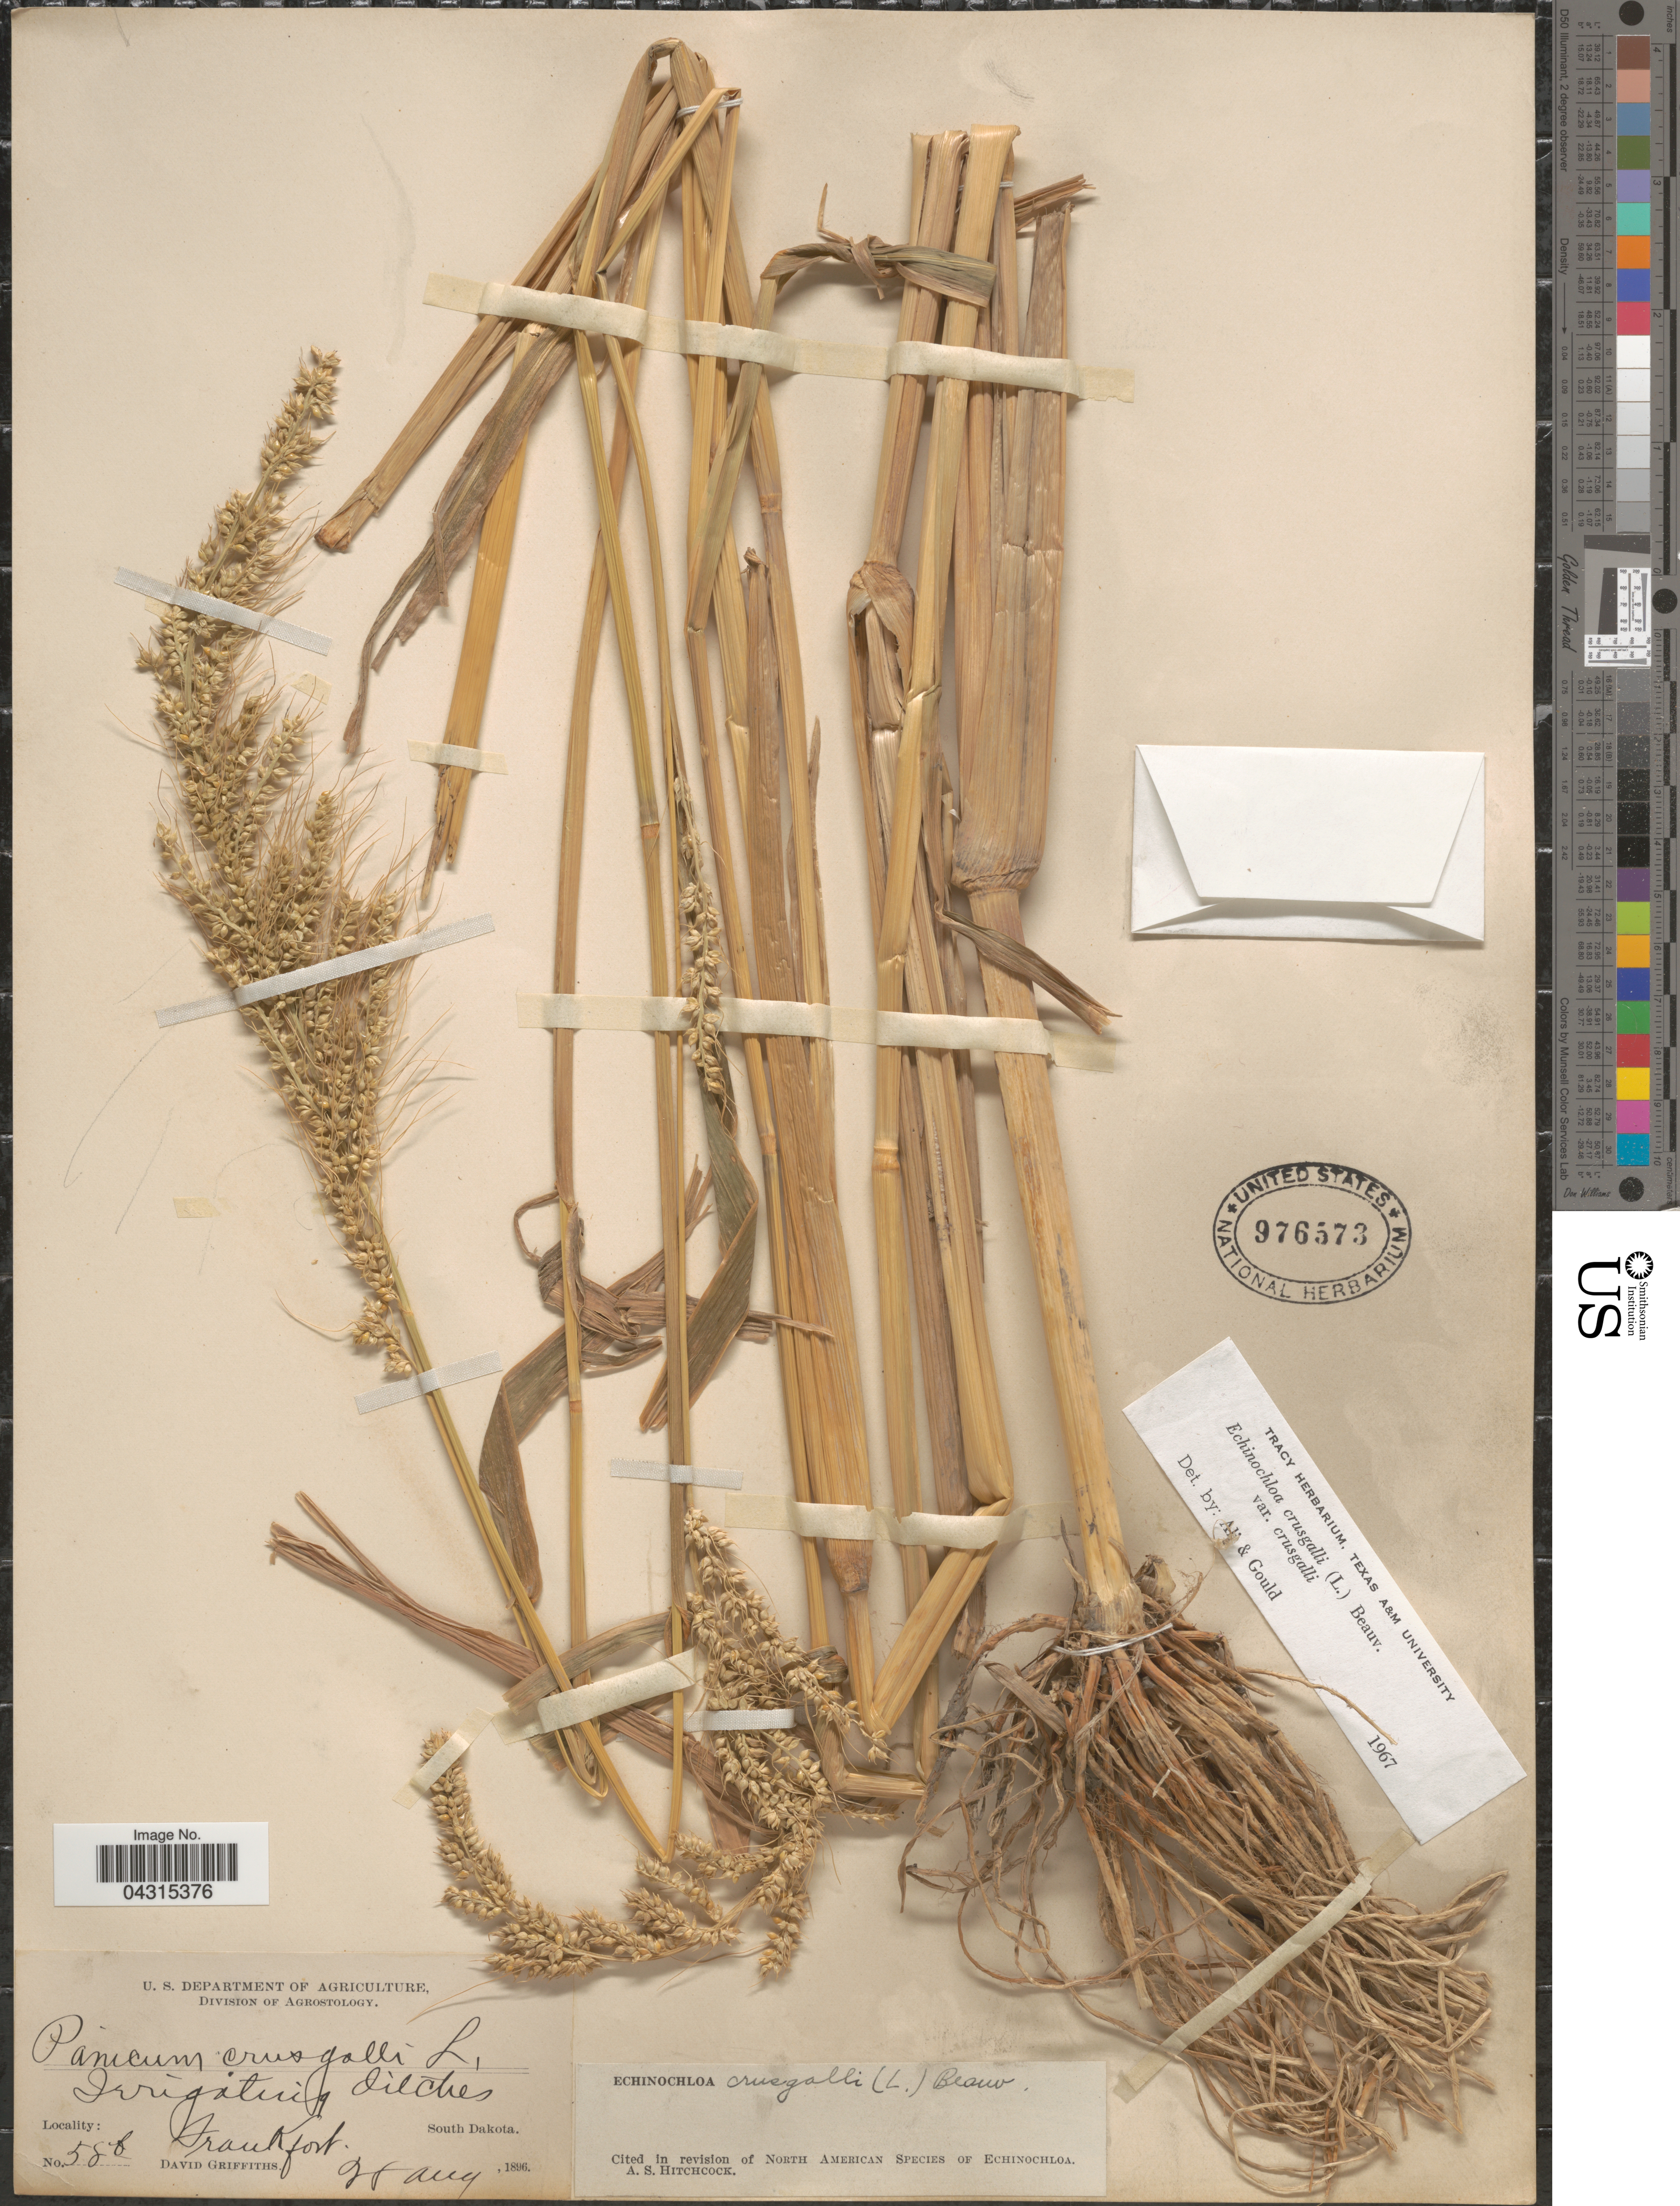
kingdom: Plantae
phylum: Tracheophyta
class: Liliopsida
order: Poales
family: Poaceae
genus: Echinochloa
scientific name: Echinochloa crus-galli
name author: (L.) P. Beauv.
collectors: D. Griffiths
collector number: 58b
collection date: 1896-08-28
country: United States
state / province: South Dakota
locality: Irrigating ditches. Frankfort.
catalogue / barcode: US 976573